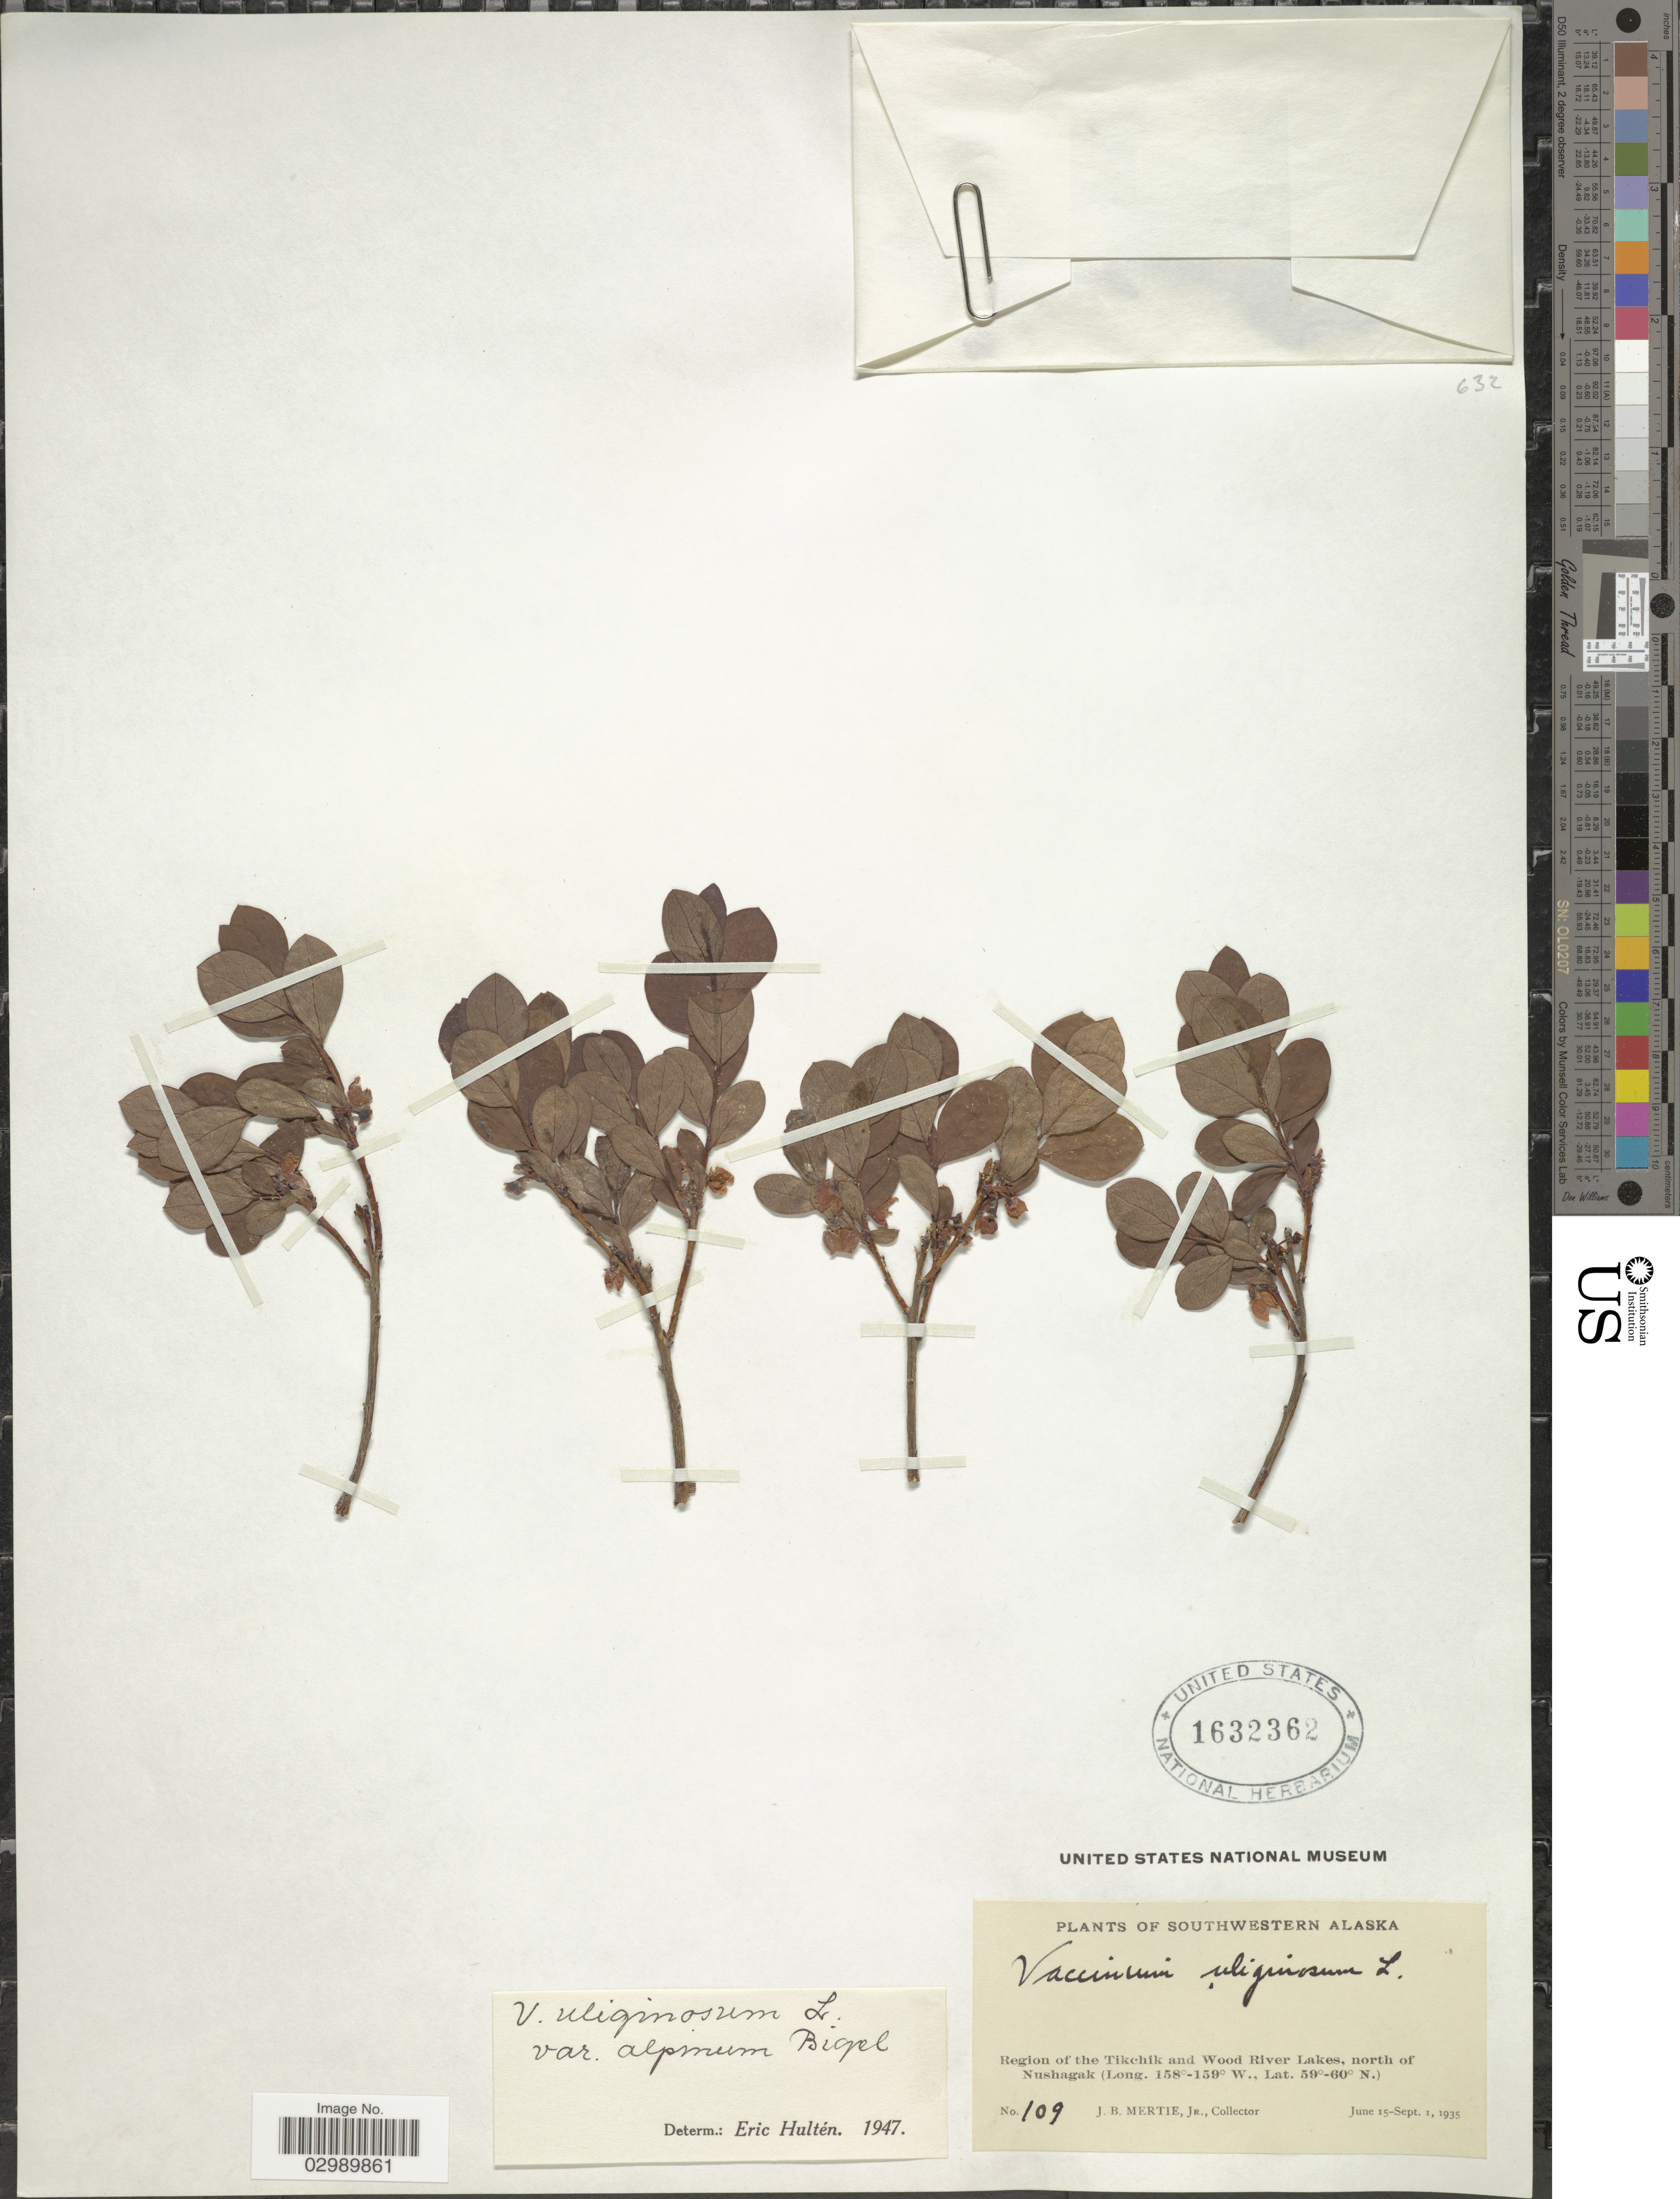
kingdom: Plantae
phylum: Tracheophyta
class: Magnoliopsida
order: Ericales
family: Ericaceae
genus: Vaccinium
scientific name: Vaccinium uliginosum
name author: L.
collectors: J. Mertie Jr.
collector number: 109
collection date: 1935-06-15/1935-09-01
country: United States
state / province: Alaska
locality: Southwestern Alaska, Region of the Tikchik and Wood River Lakes, north of Nushagak.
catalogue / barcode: US 1632362